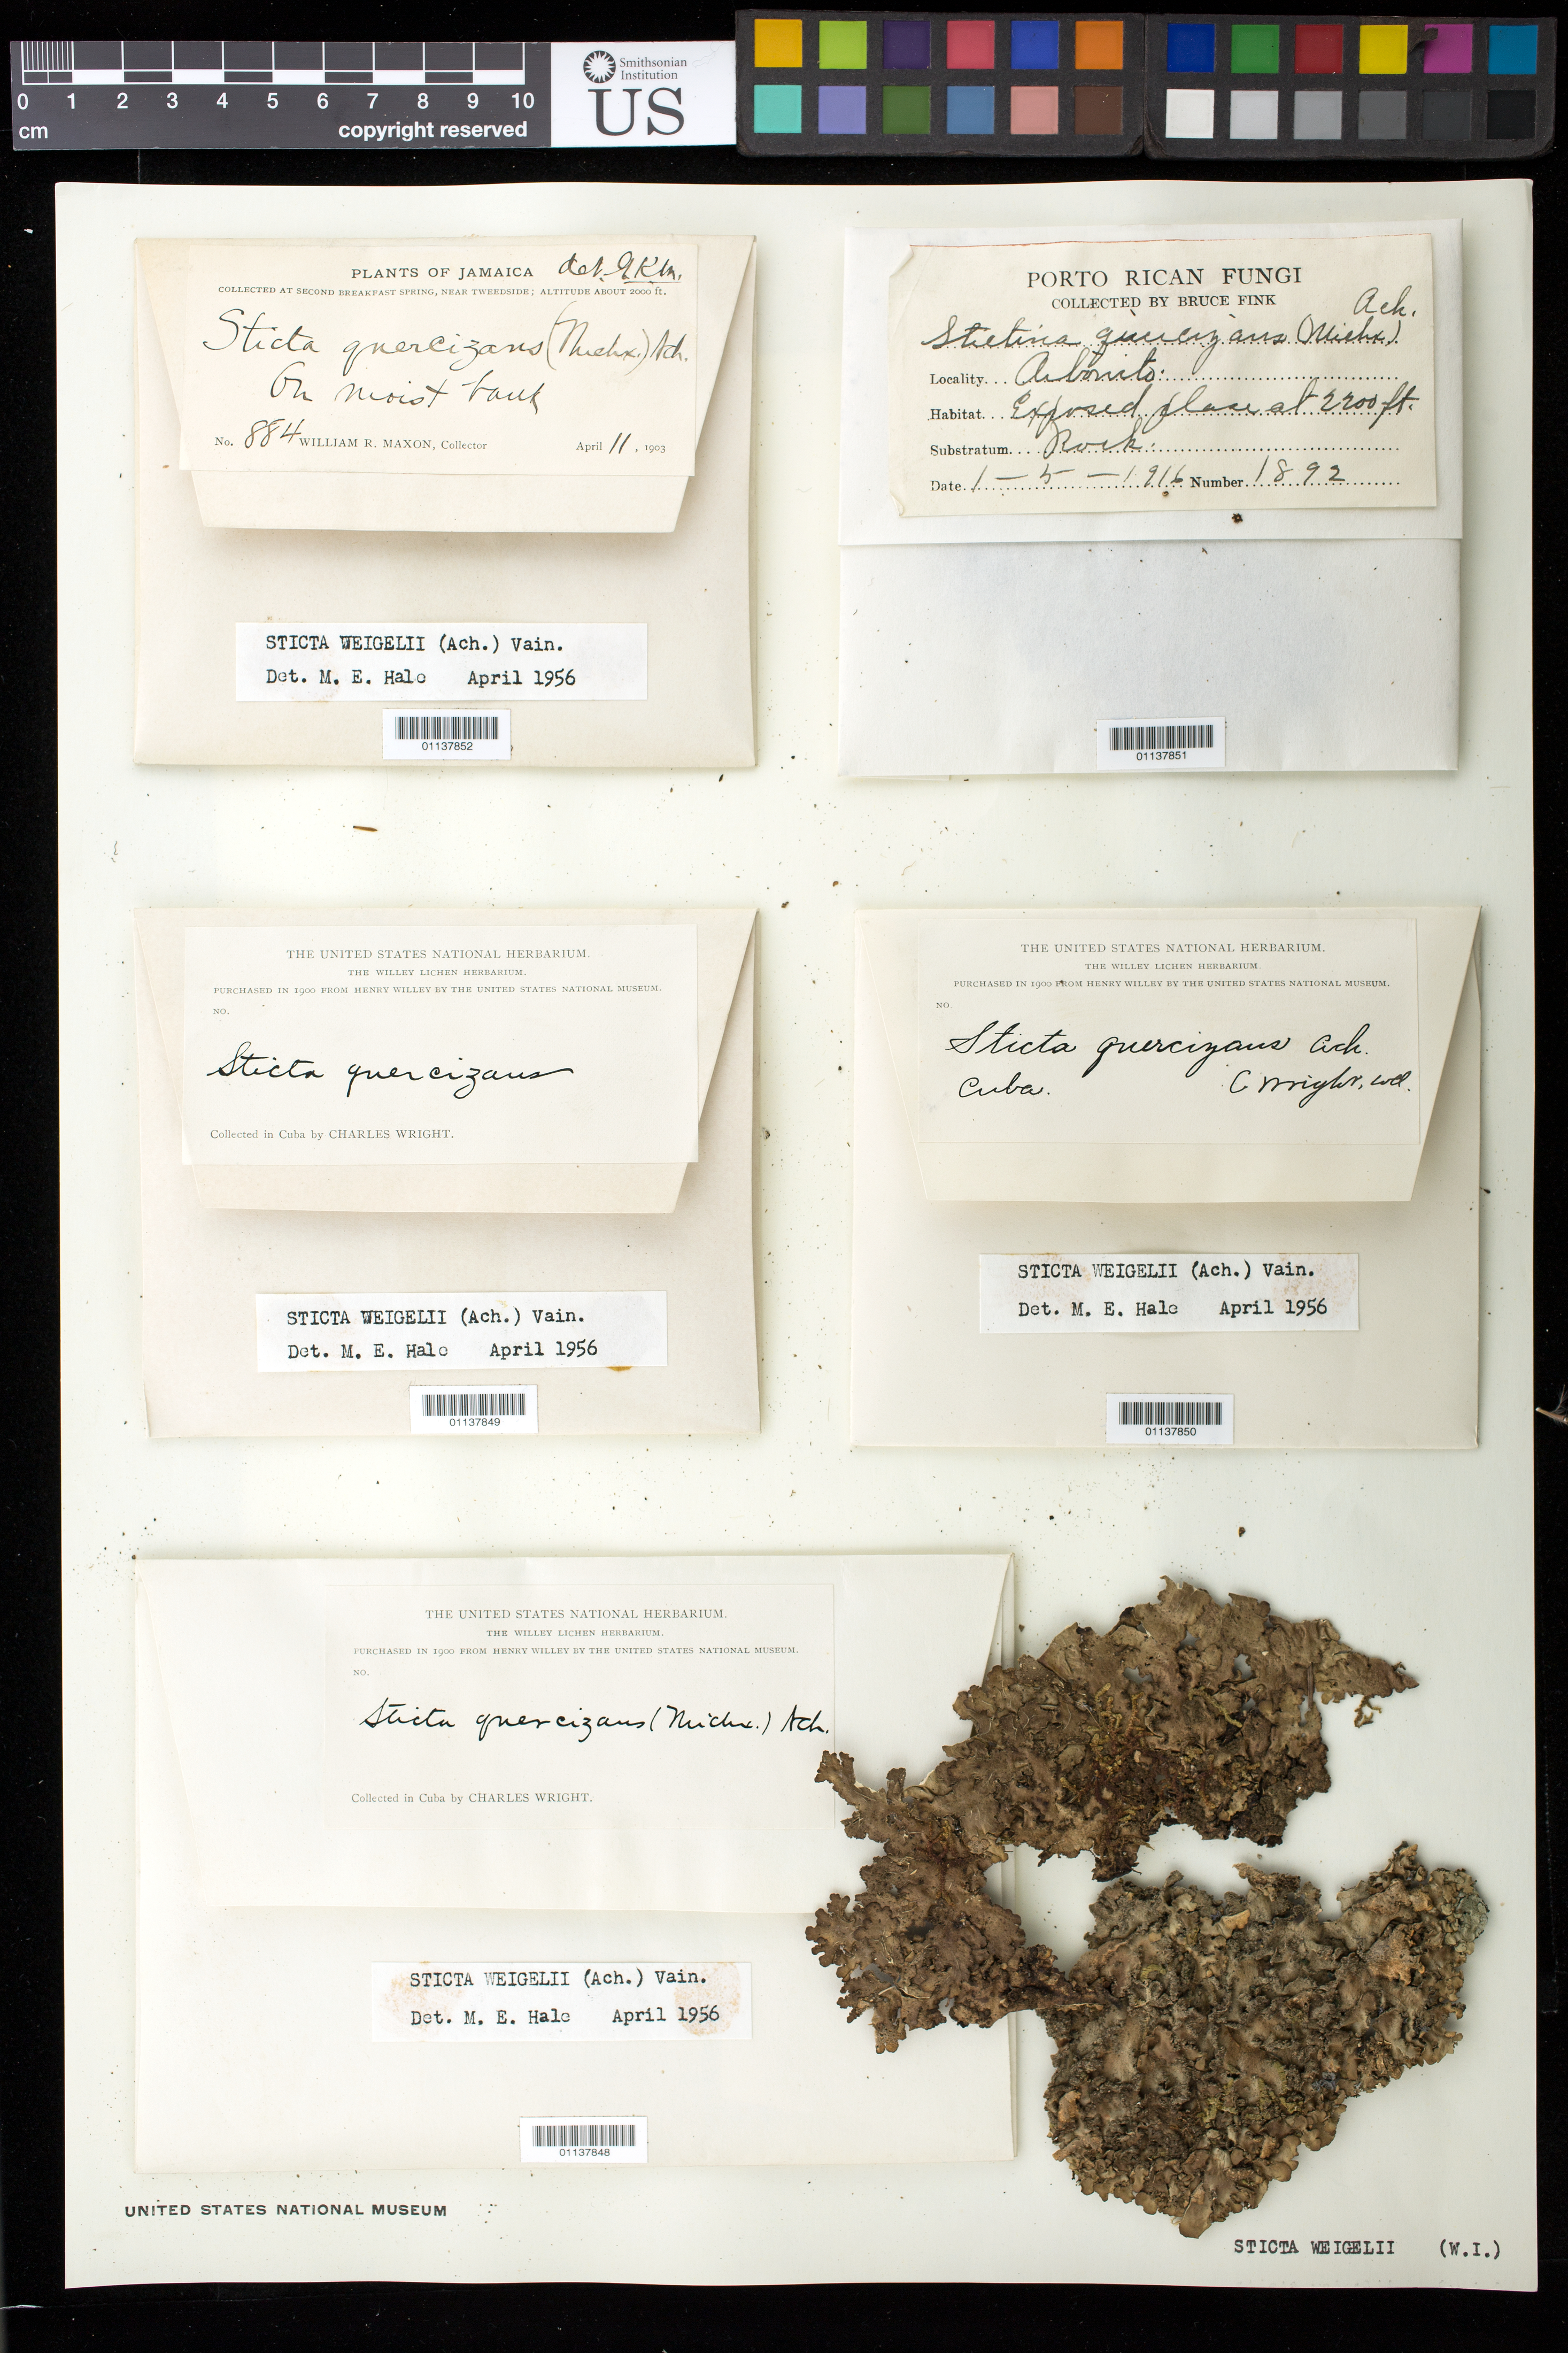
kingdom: Fungi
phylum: Ascomycota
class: Lecanoromycetes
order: Peltigerales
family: Lobariaceae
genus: Sticta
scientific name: Sticta weigelii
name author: (Ach.) Vain.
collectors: C. Wright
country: Cuba